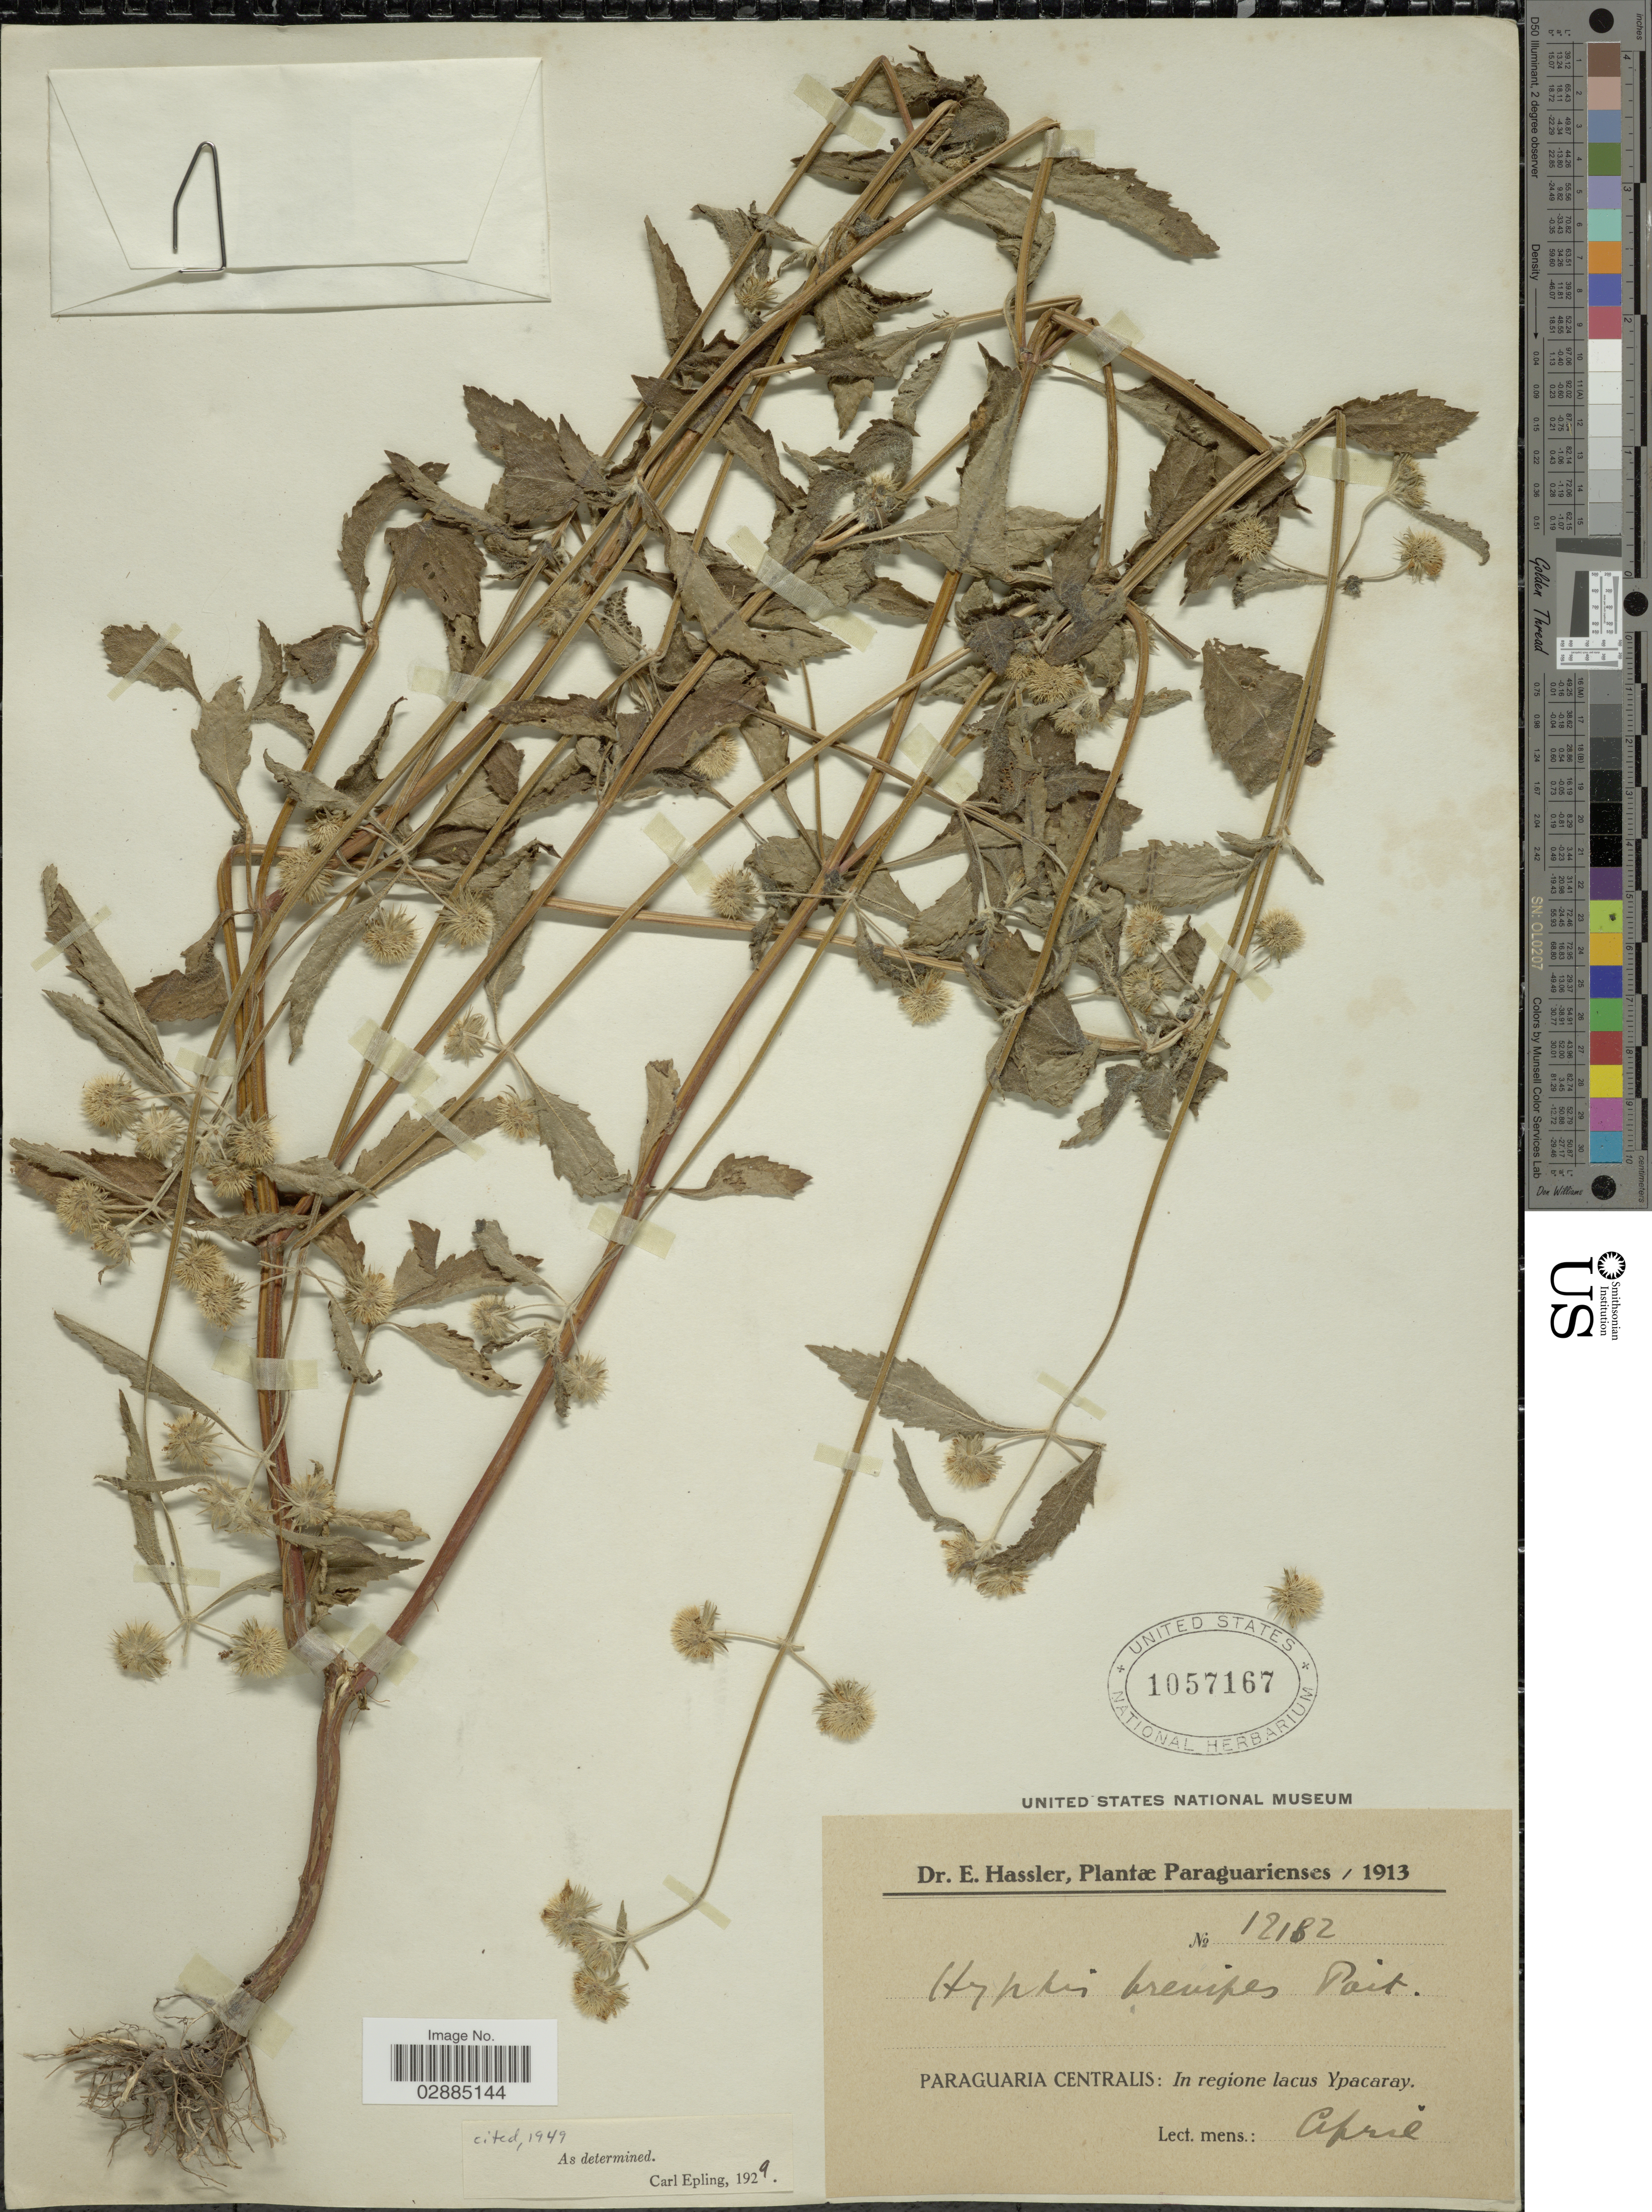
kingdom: Plantae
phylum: Tracheophyta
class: Magnoliopsida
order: Lamiales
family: Lamiaceae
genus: Hyptis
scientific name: Hyptis brevipes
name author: Poit.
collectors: E. Hassler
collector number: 12182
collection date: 1913-04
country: Paraguay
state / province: Central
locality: Paraguaria Centralis, in regione lacus Ypacaray.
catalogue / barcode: US 1057167